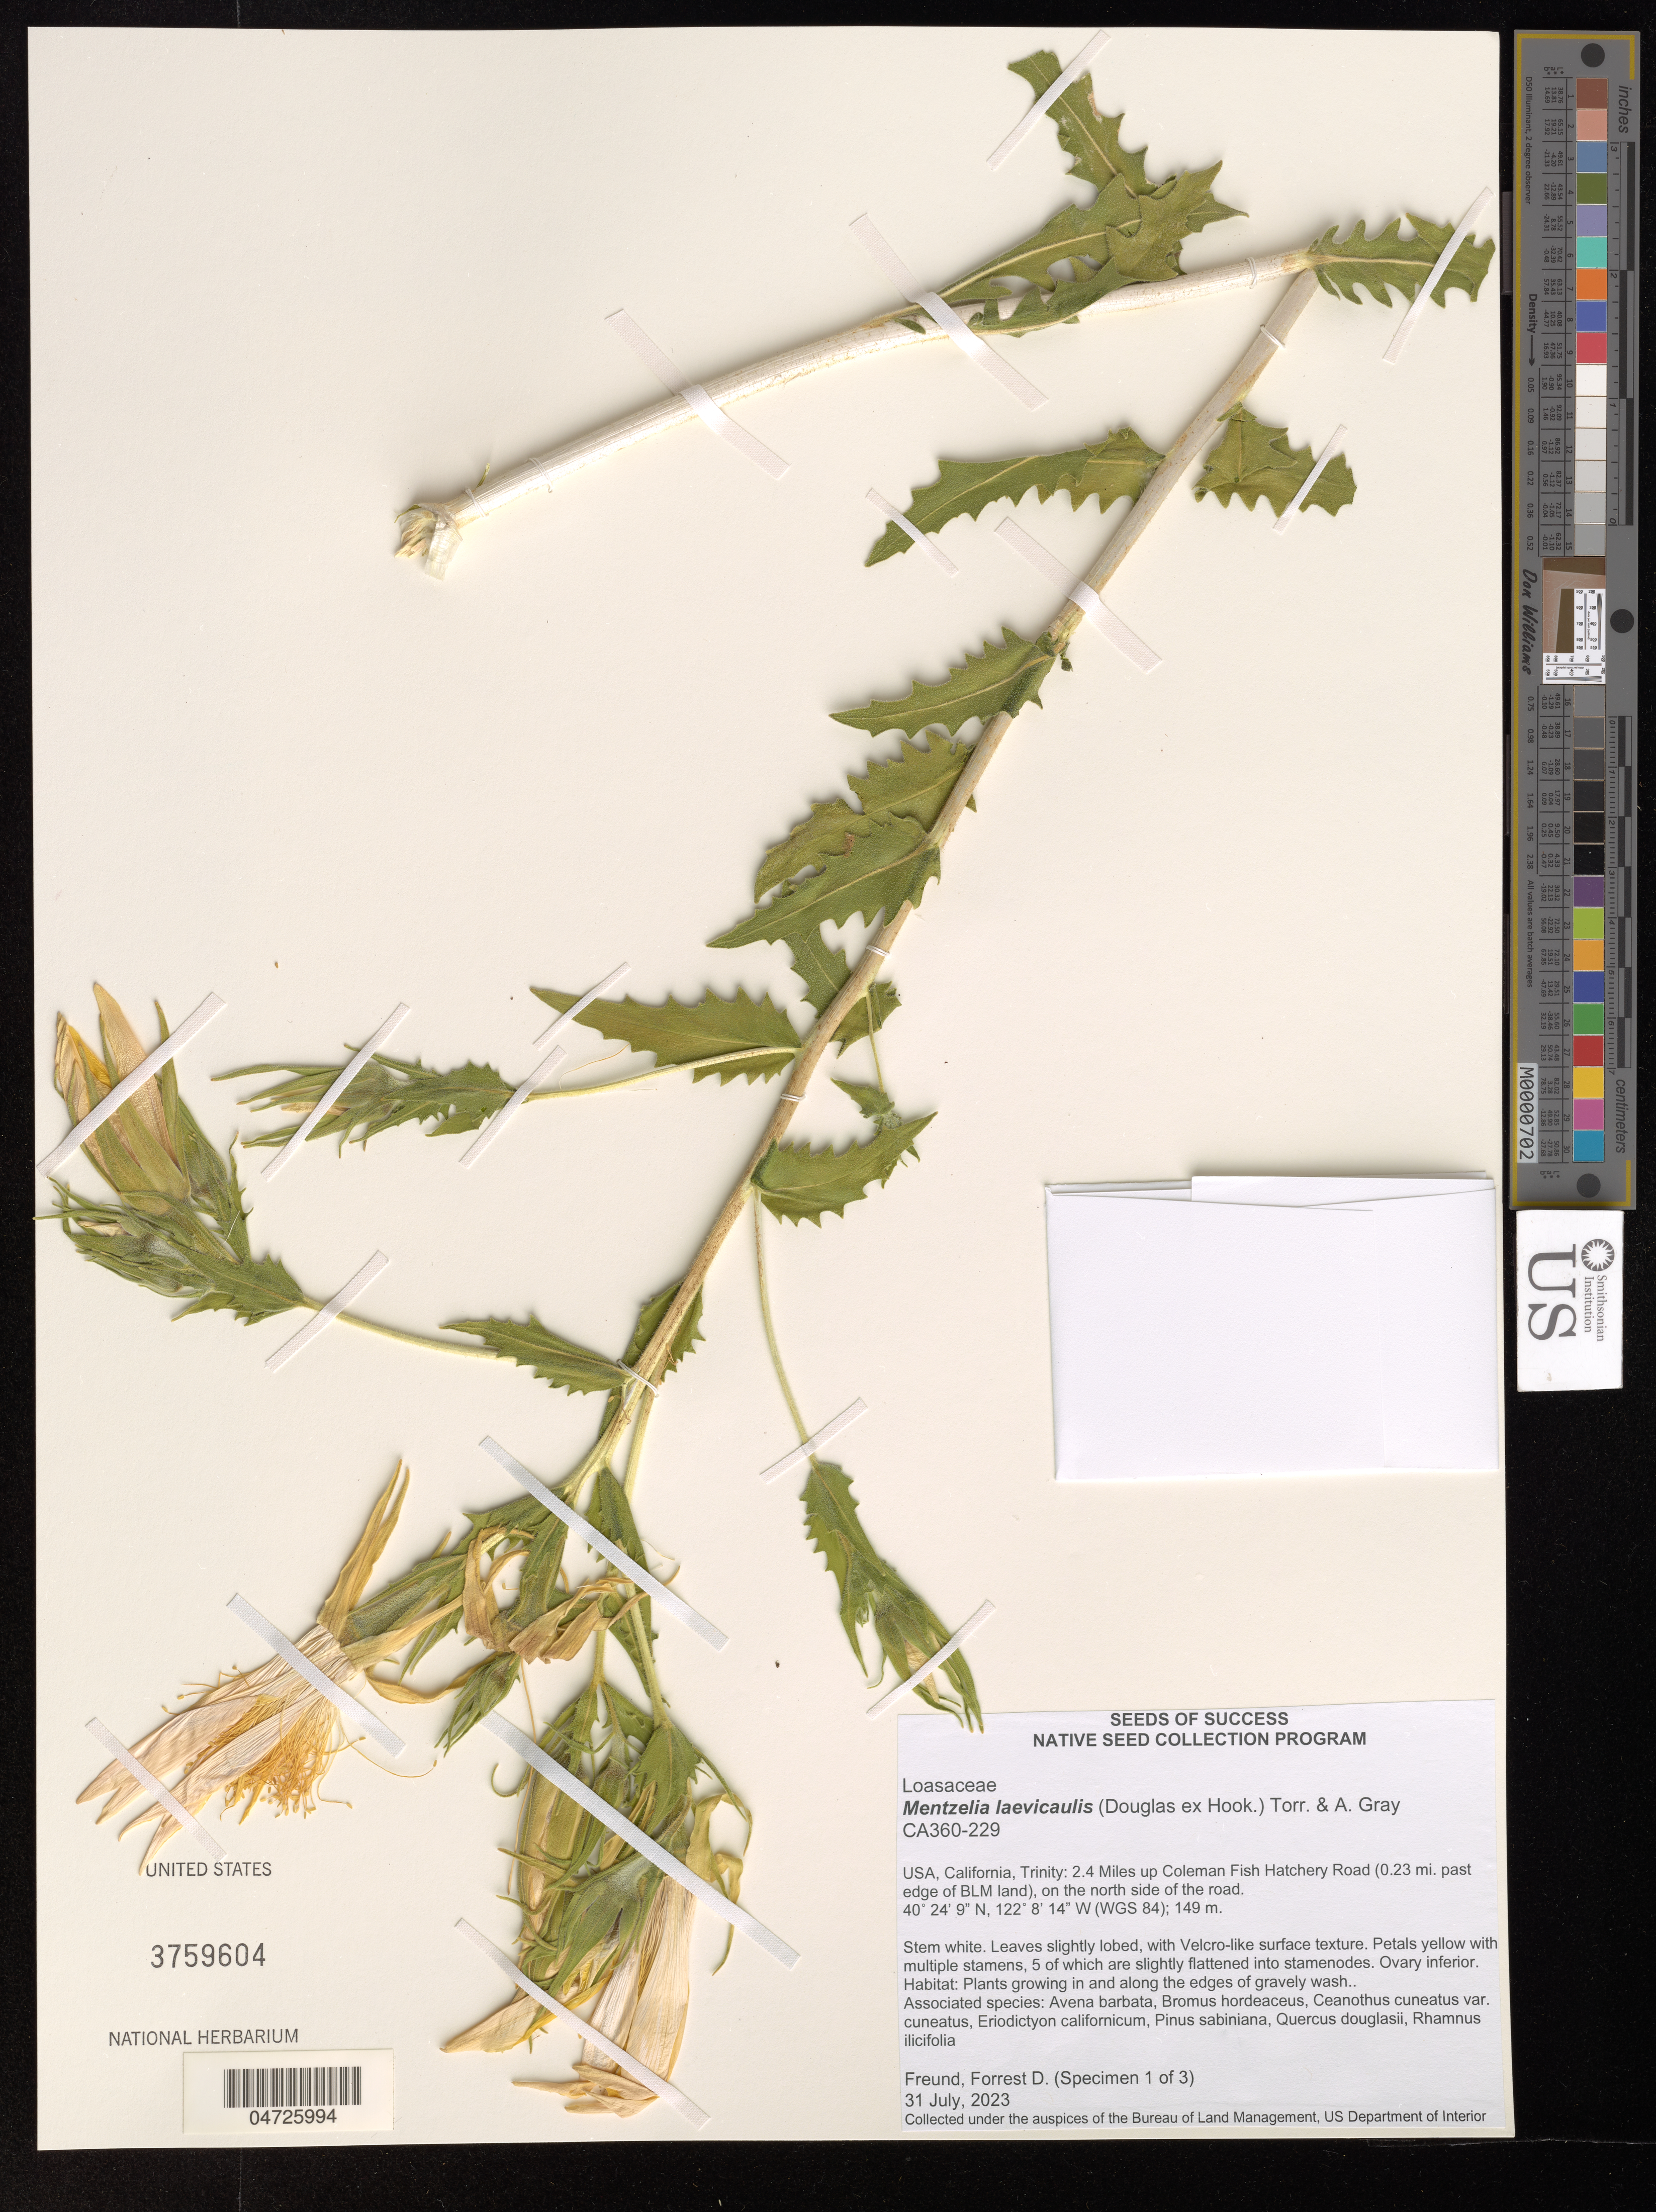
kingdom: Plantae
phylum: Tracheophyta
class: Magnoliopsida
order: Cornales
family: Loasaceae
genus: Mentzelia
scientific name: Mentzelia laevicaulis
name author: (Douglas ex Hook.) Torr. & A. Gray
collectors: F. Freund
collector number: CA360-229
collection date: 2023-07-31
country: United States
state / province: California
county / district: Trinity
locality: Trinity: 2.4 Miles up Coleman Fish Hatchery Road (0.23 mi. past edge of BLM land), on the north side of the road. (WGS 84).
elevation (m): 149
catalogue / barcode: US 3759604